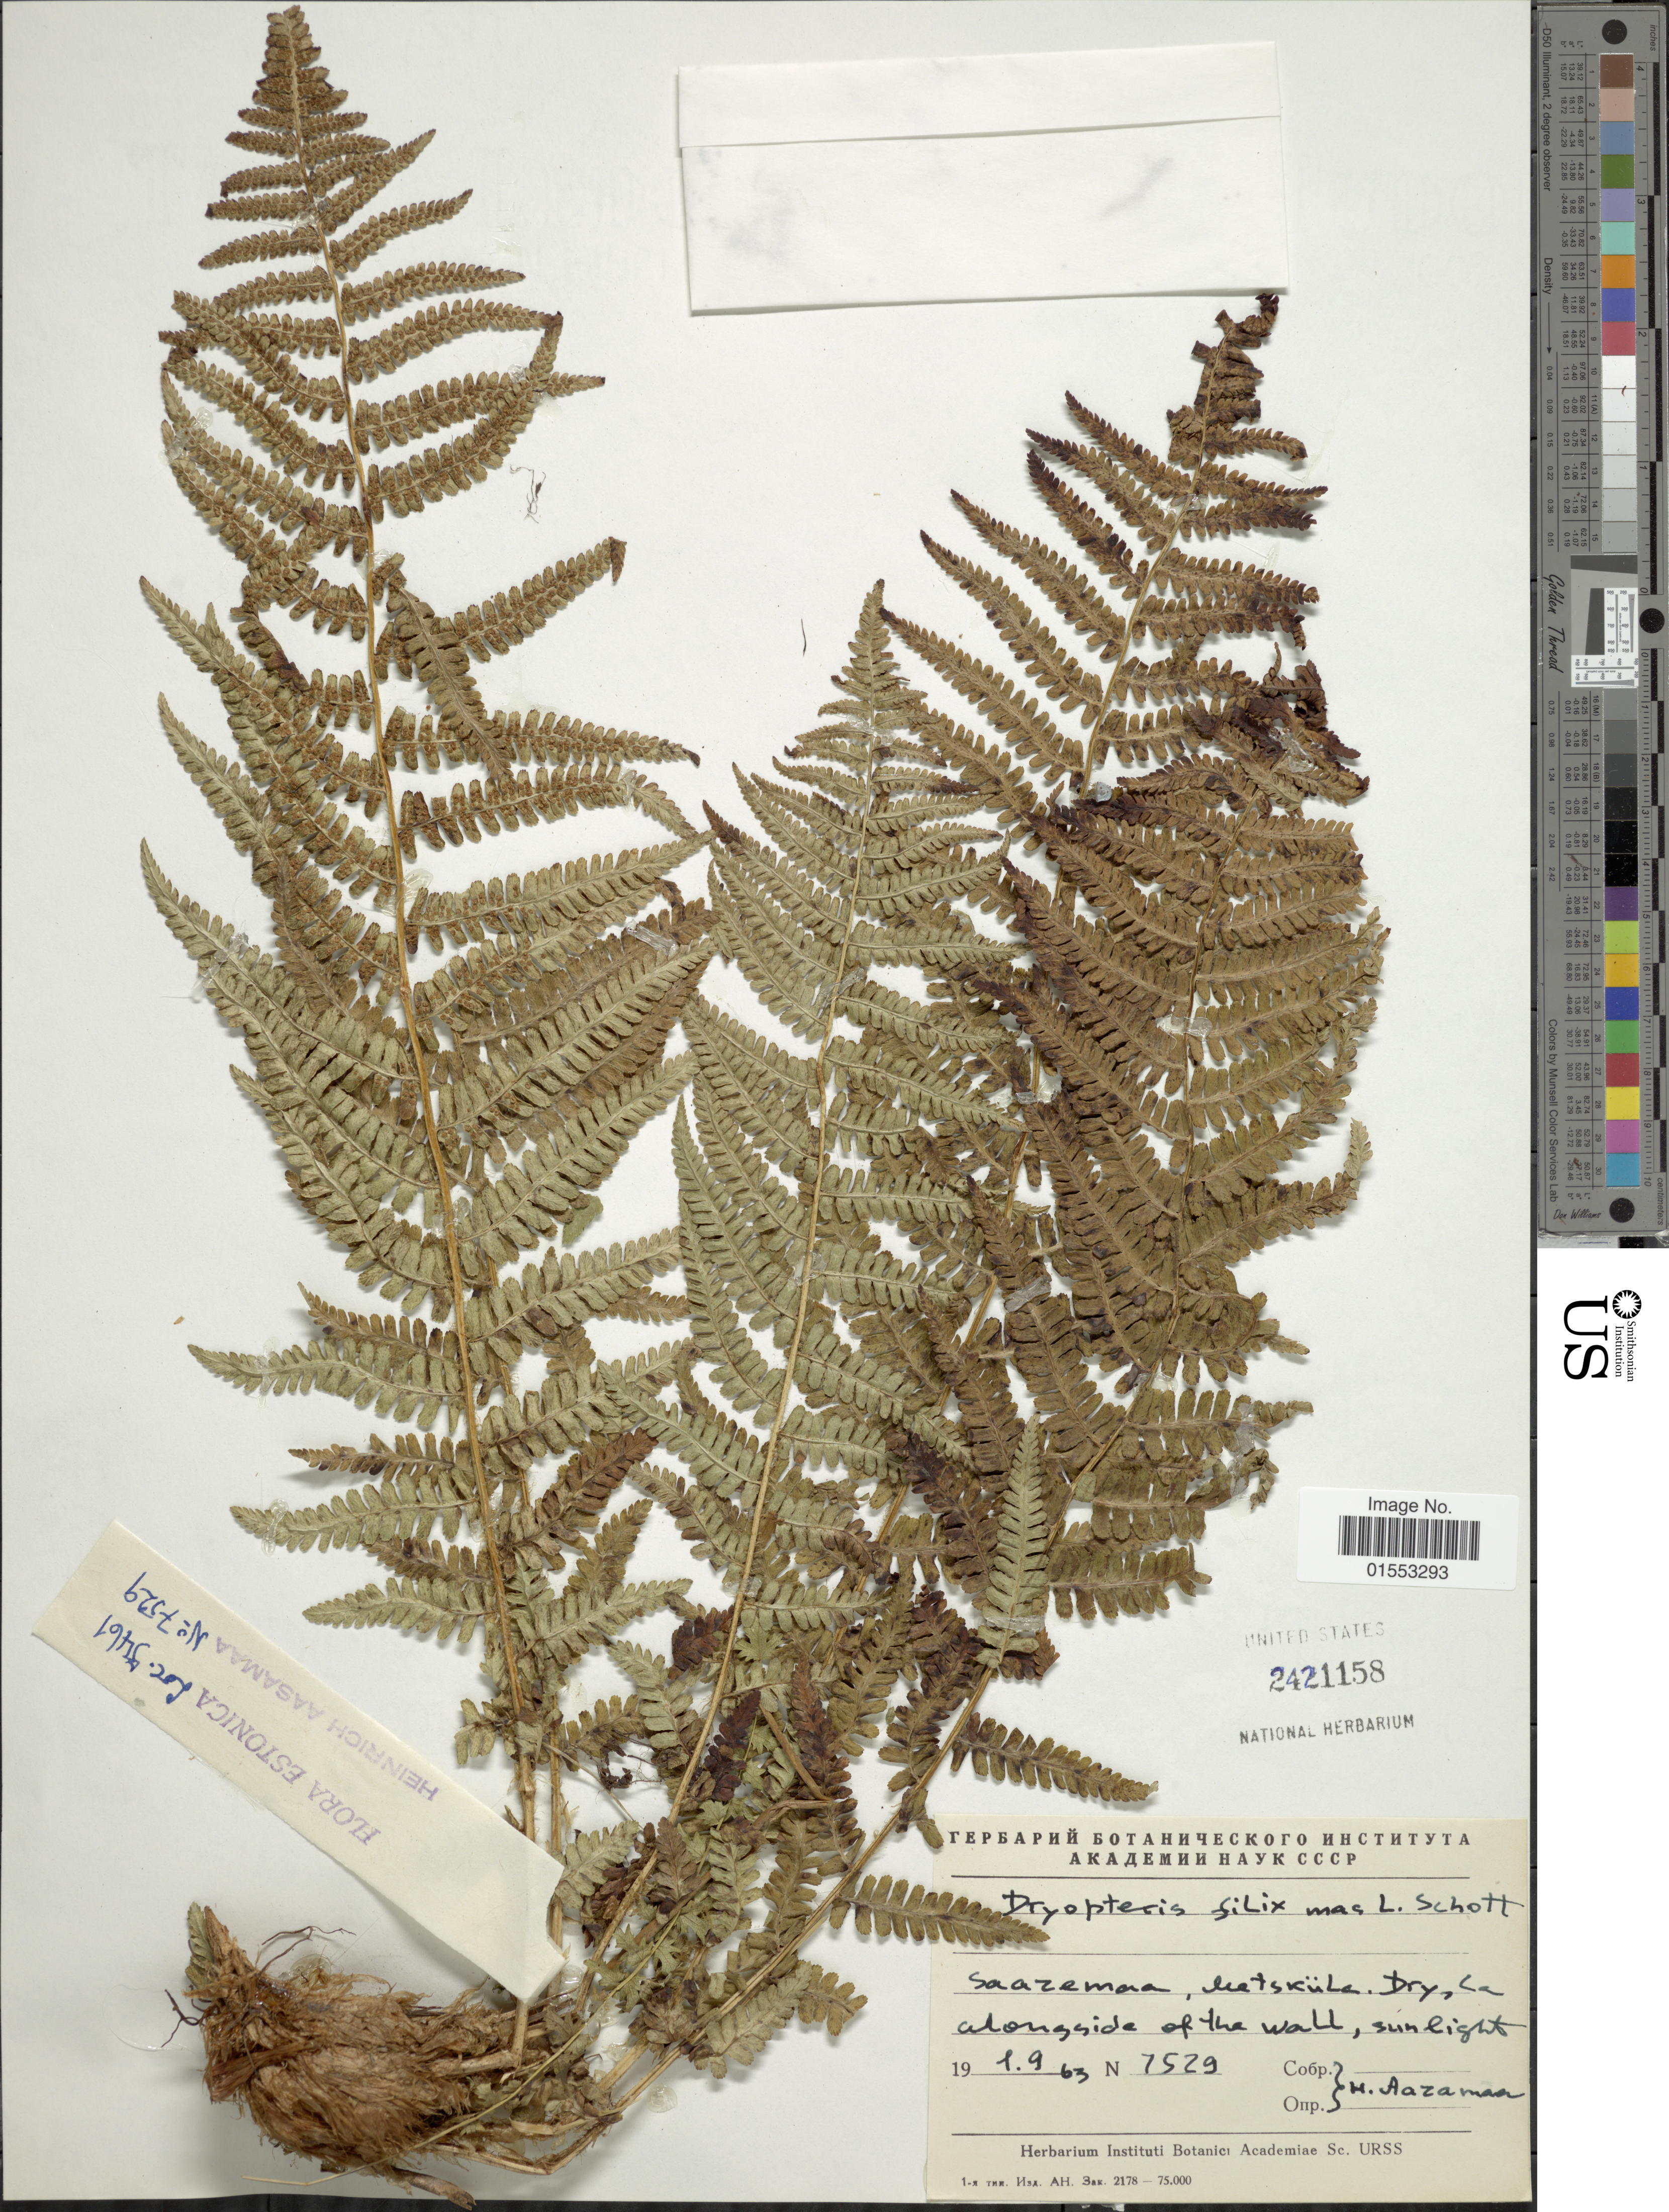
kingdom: Plantae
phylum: Tracheophyta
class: Polypodiopsida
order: Polypodiales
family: Dryopteridaceae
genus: Dryopteris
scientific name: Dryopteris filix-mas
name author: (L.) Schott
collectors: H. Aasamaa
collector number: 7529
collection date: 1963-09-01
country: Estonia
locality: Saazema, Metsüle, dry la along side of the wall. [interpreted]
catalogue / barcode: US 2421158